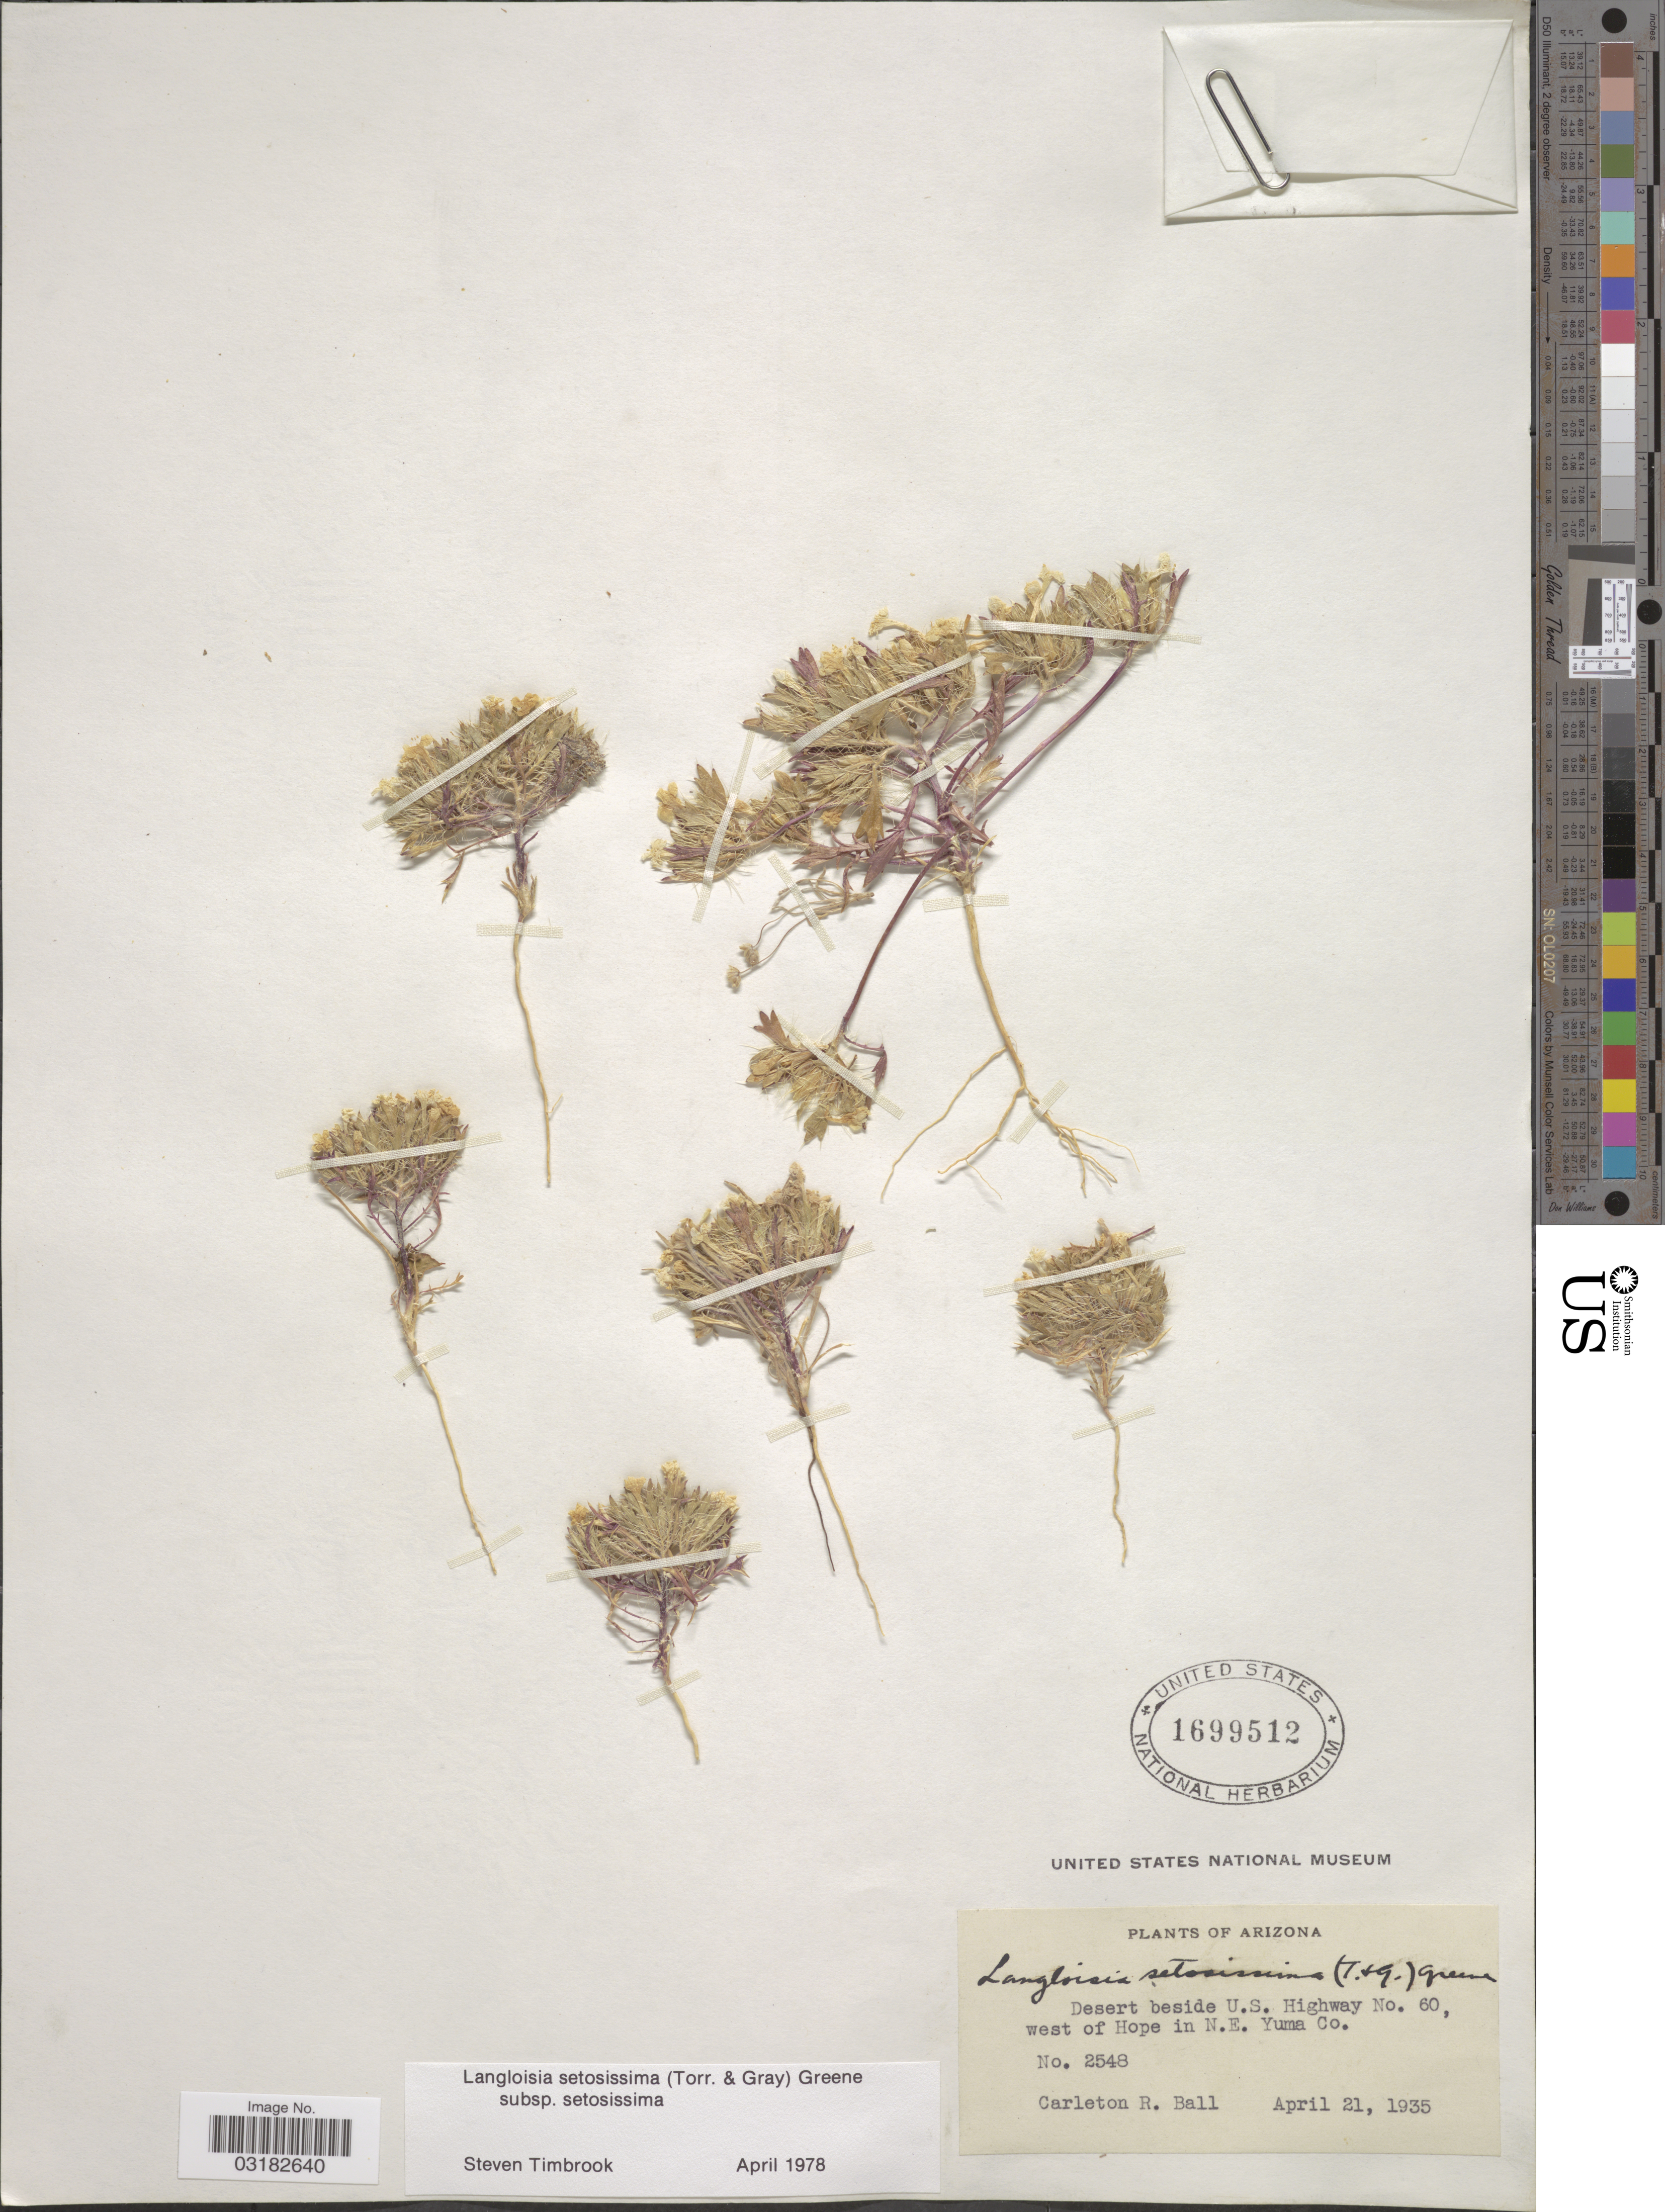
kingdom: Plantae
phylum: Tracheophyta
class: Magnoliopsida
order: Ericales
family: Polemoniaceae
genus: Langloisia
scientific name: Langloisia setosissima subsp. setosissima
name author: (Torr. & A. Gray) Greene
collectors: C. R. Ball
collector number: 2548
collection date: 1935-04-21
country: United States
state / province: Arizona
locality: Desert beside U.S. Highway No. 60, west of Hope in N.E. Yuma Co.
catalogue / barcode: US 1699512